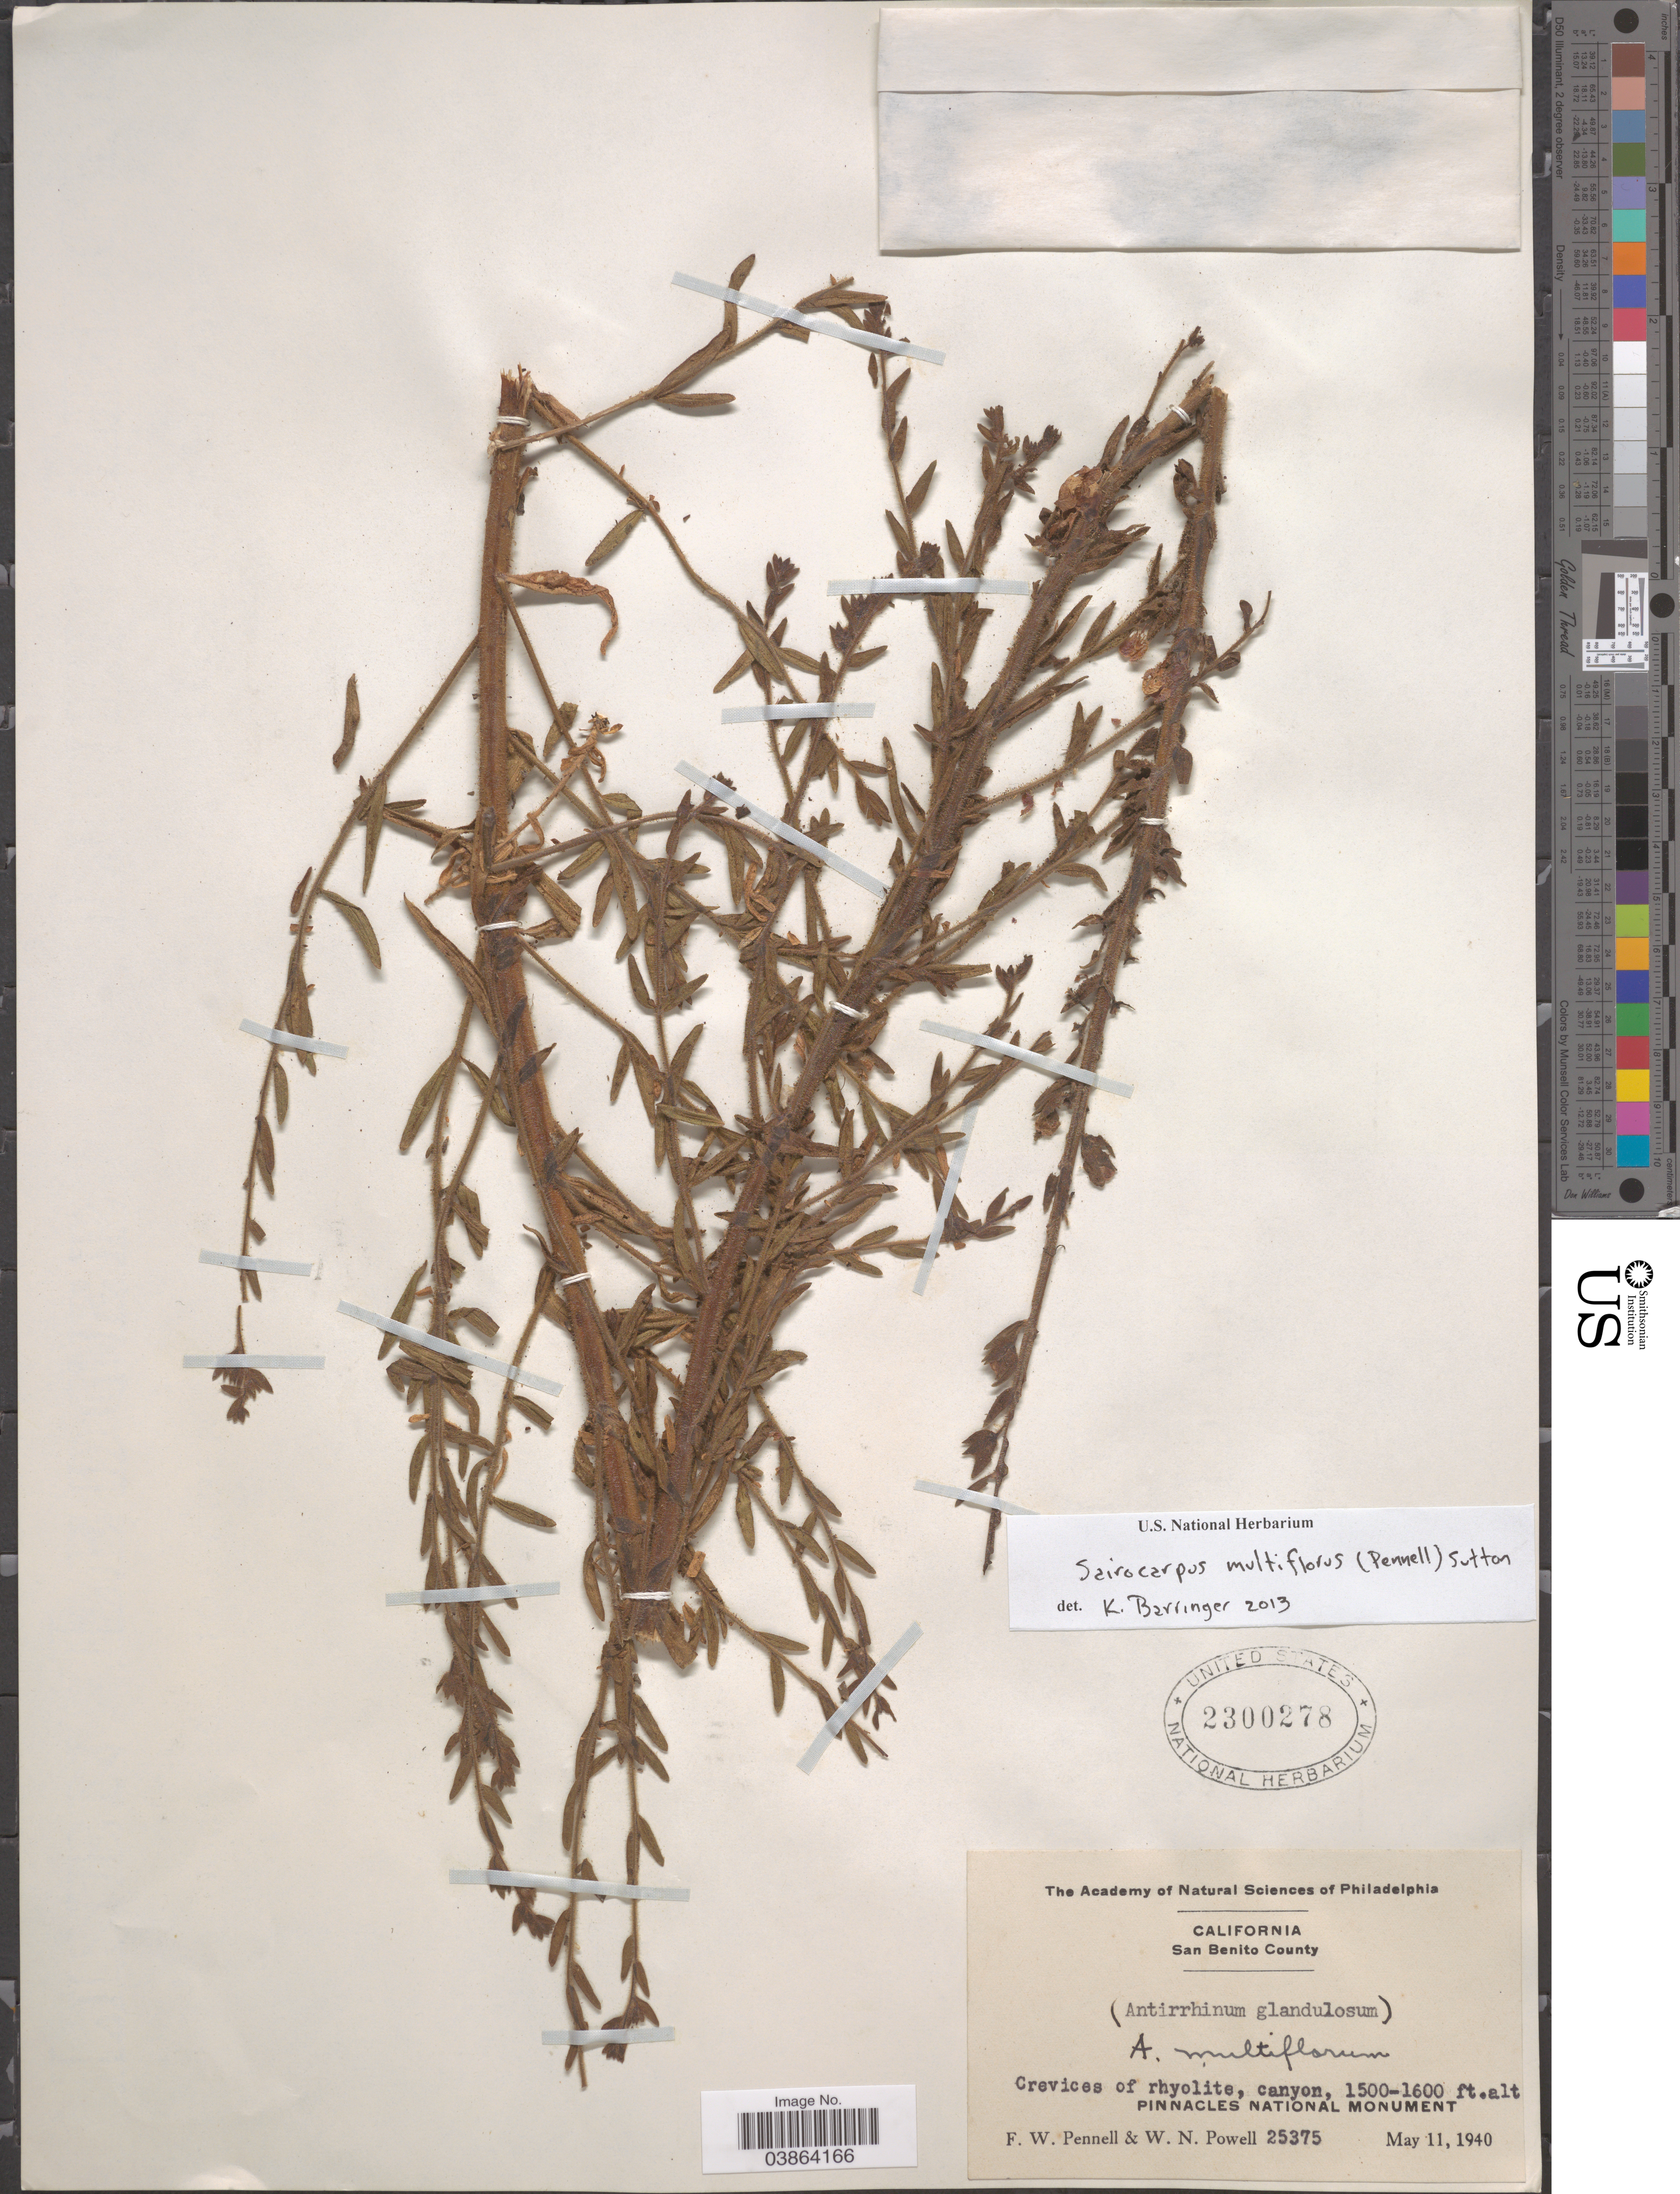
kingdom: Plantae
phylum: Tracheophyta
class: Magnoliopsida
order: Lamiales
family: Plantaginaceae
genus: Sairocarpus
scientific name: Sairocarpus multiflorus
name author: (Pennell) D.A. Sutton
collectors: F. W. Pennell & W. Powell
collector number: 25375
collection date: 1940-05-11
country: United States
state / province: California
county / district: San Benito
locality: San Benito County. Pinnacles National Monument.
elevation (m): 457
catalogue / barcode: US 2300278